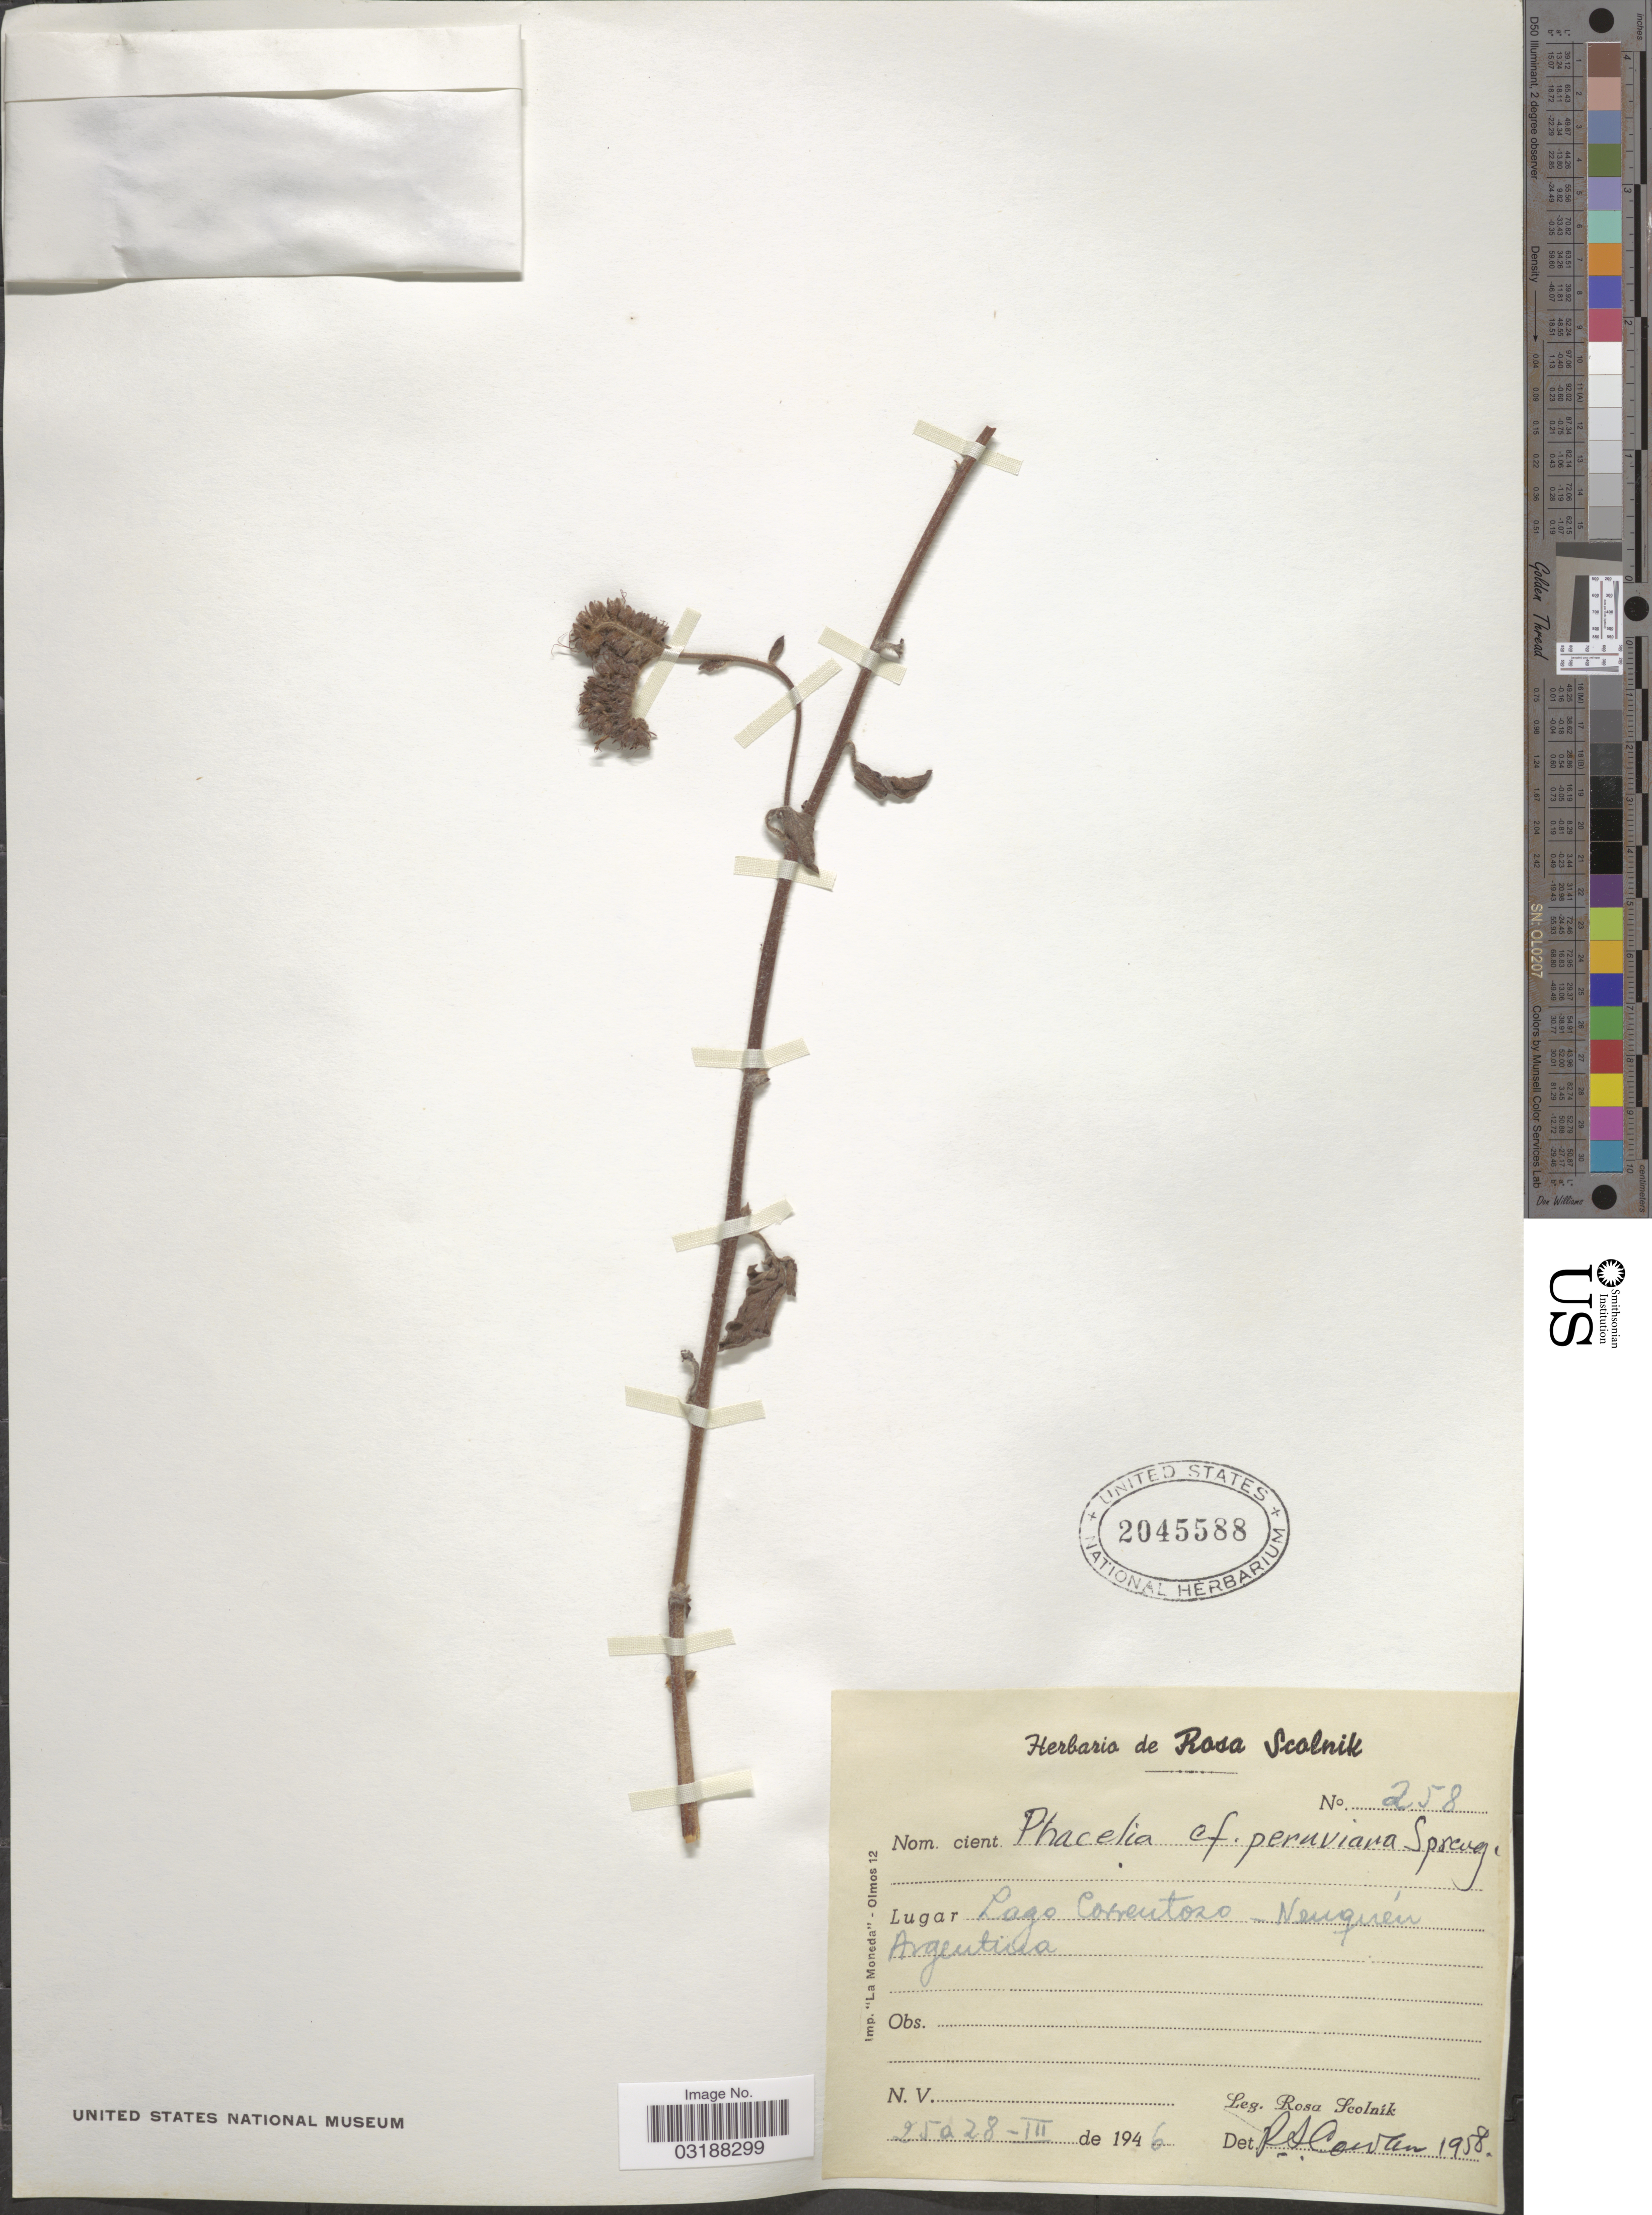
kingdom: Plantae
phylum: Tracheophyta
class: Magnoliopsida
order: Boraginales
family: Hydrophyllaceae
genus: Phacelia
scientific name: Phacelia peruviana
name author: Spreng.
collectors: R. Scolnik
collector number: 258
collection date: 1946-03-25/1946-03-28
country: Argentina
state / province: Neuquen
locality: Lago Correntoso - Neuquén.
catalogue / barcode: US 2045588